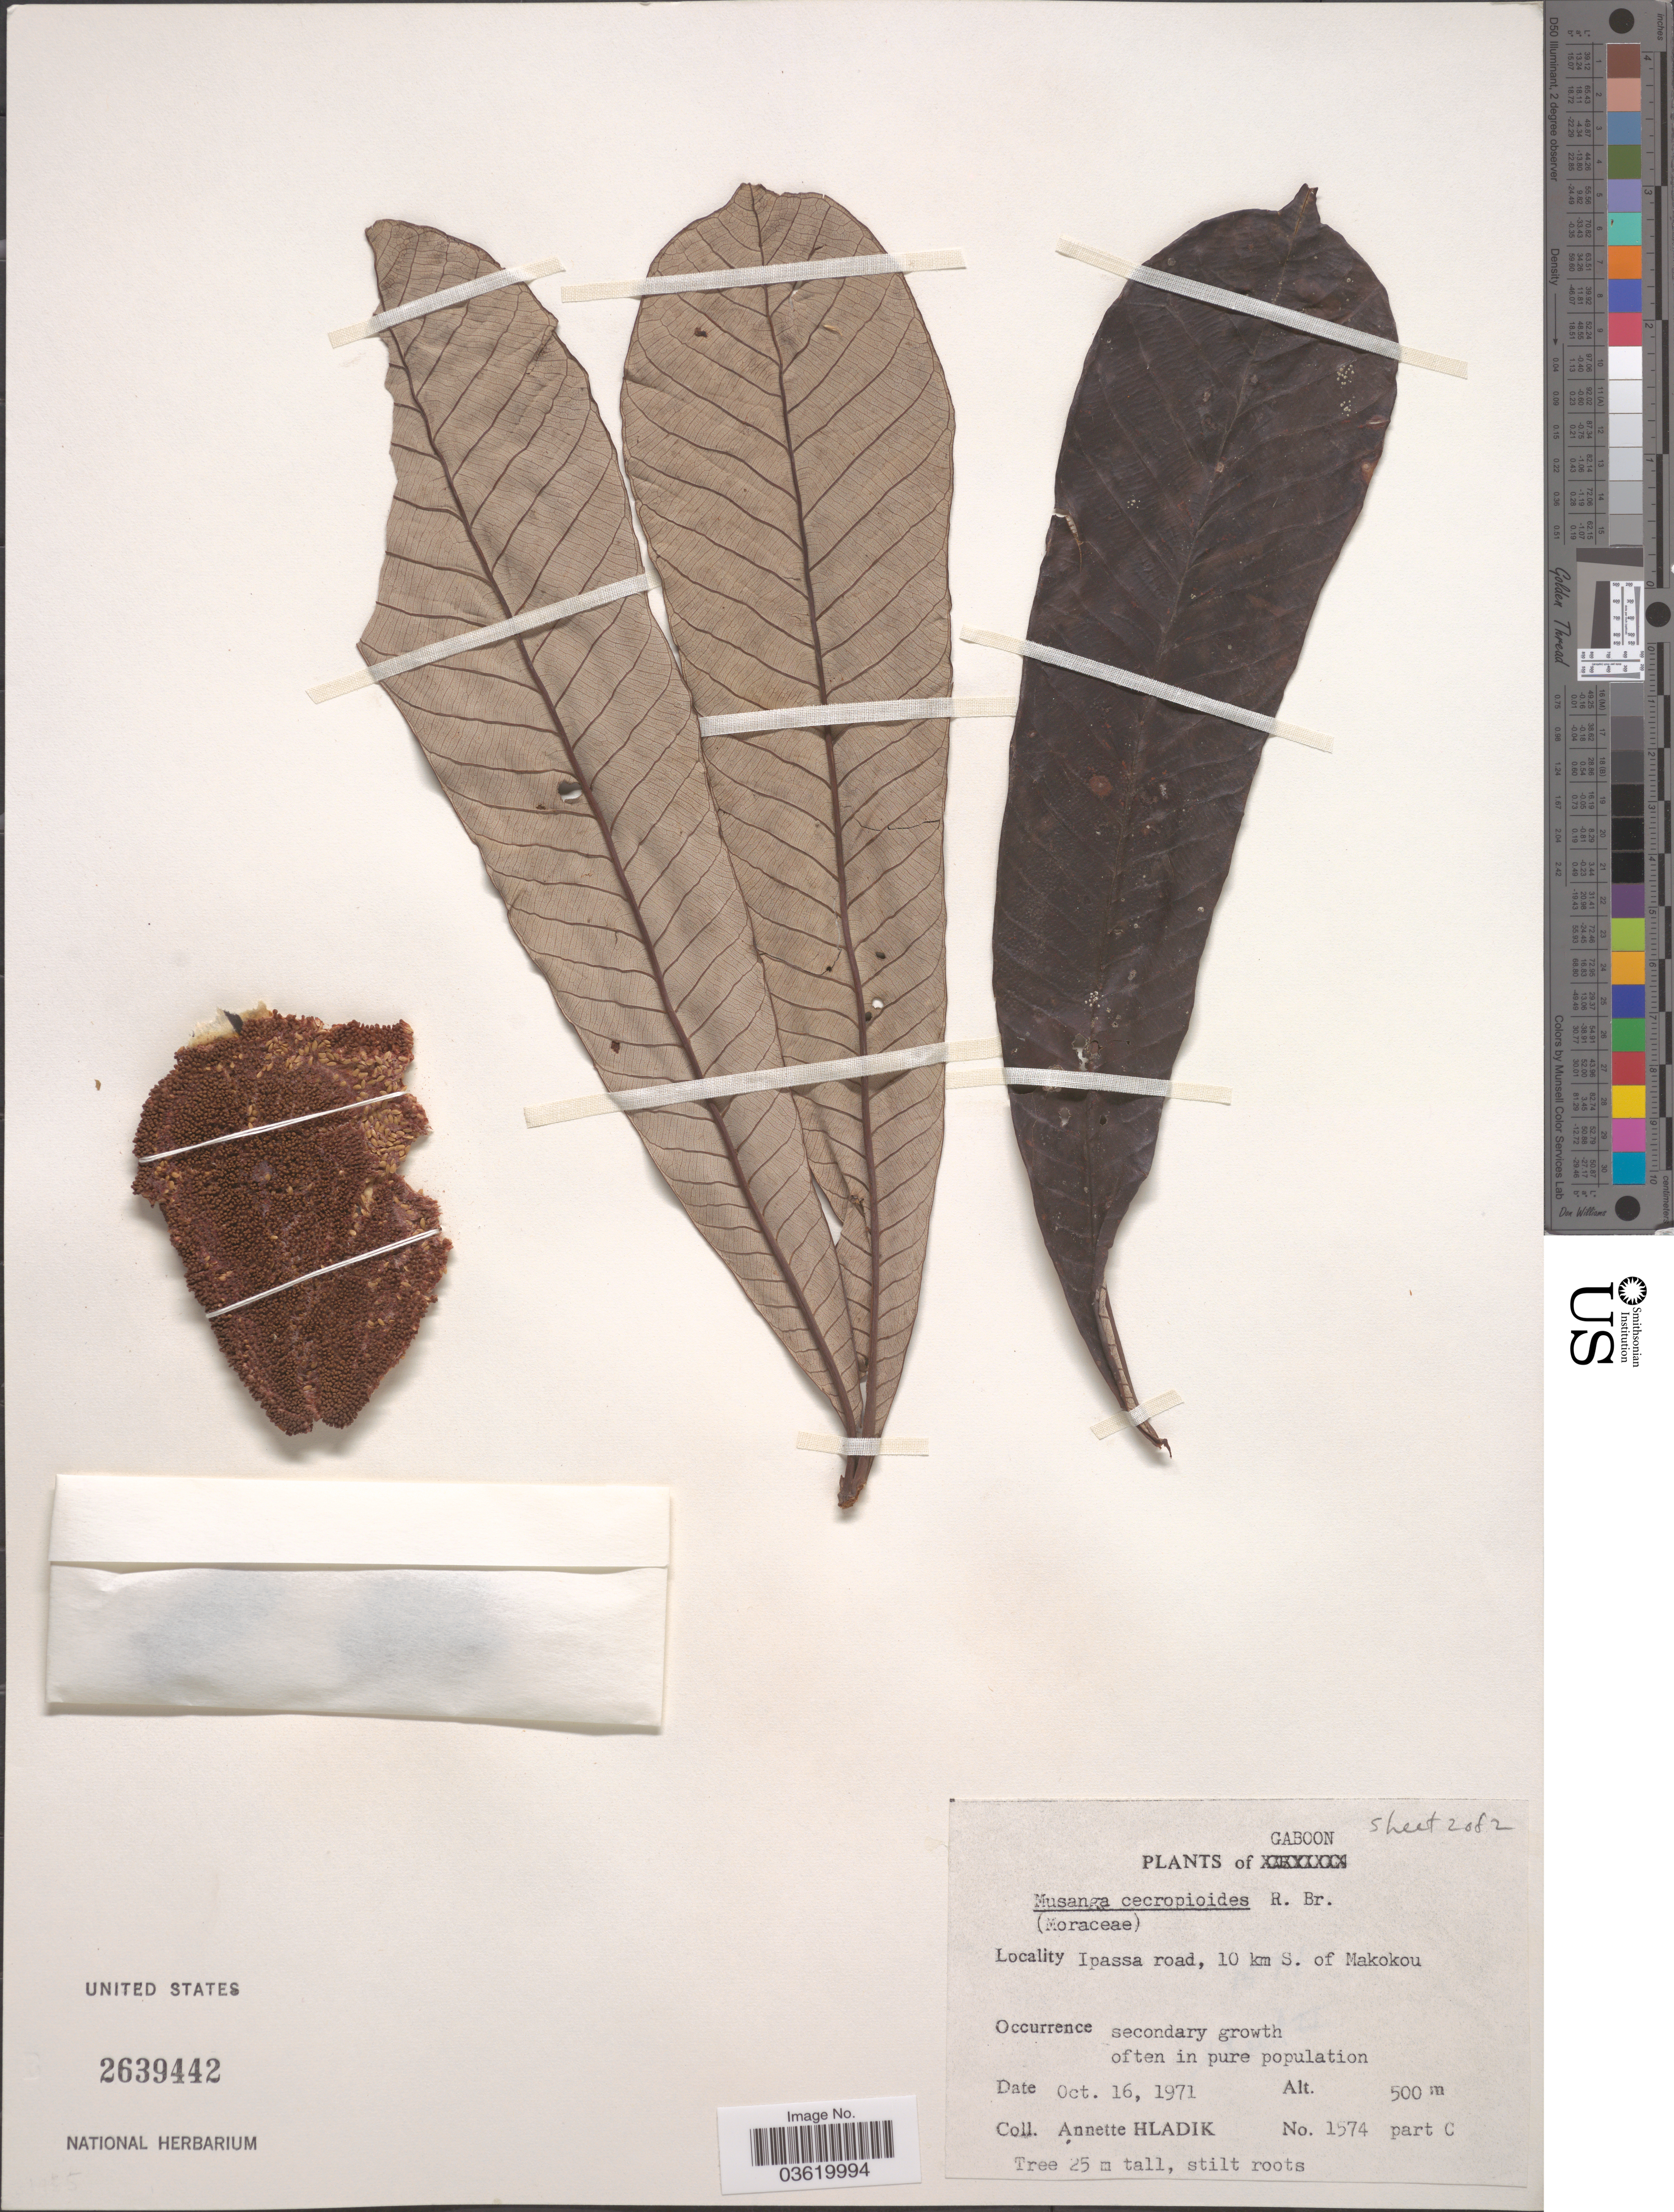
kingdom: Plantae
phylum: Tracheophyta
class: Magnoliopsida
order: Rosales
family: Urticaceae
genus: Musanga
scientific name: Musanga cecropioides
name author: R. Br. ex Tedlie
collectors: A. Hladik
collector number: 1574 part C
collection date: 1971-10-16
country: Gabon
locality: Gaboon. Ipassa road, 10 km S. of Makokou.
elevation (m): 500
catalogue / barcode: US 2639442